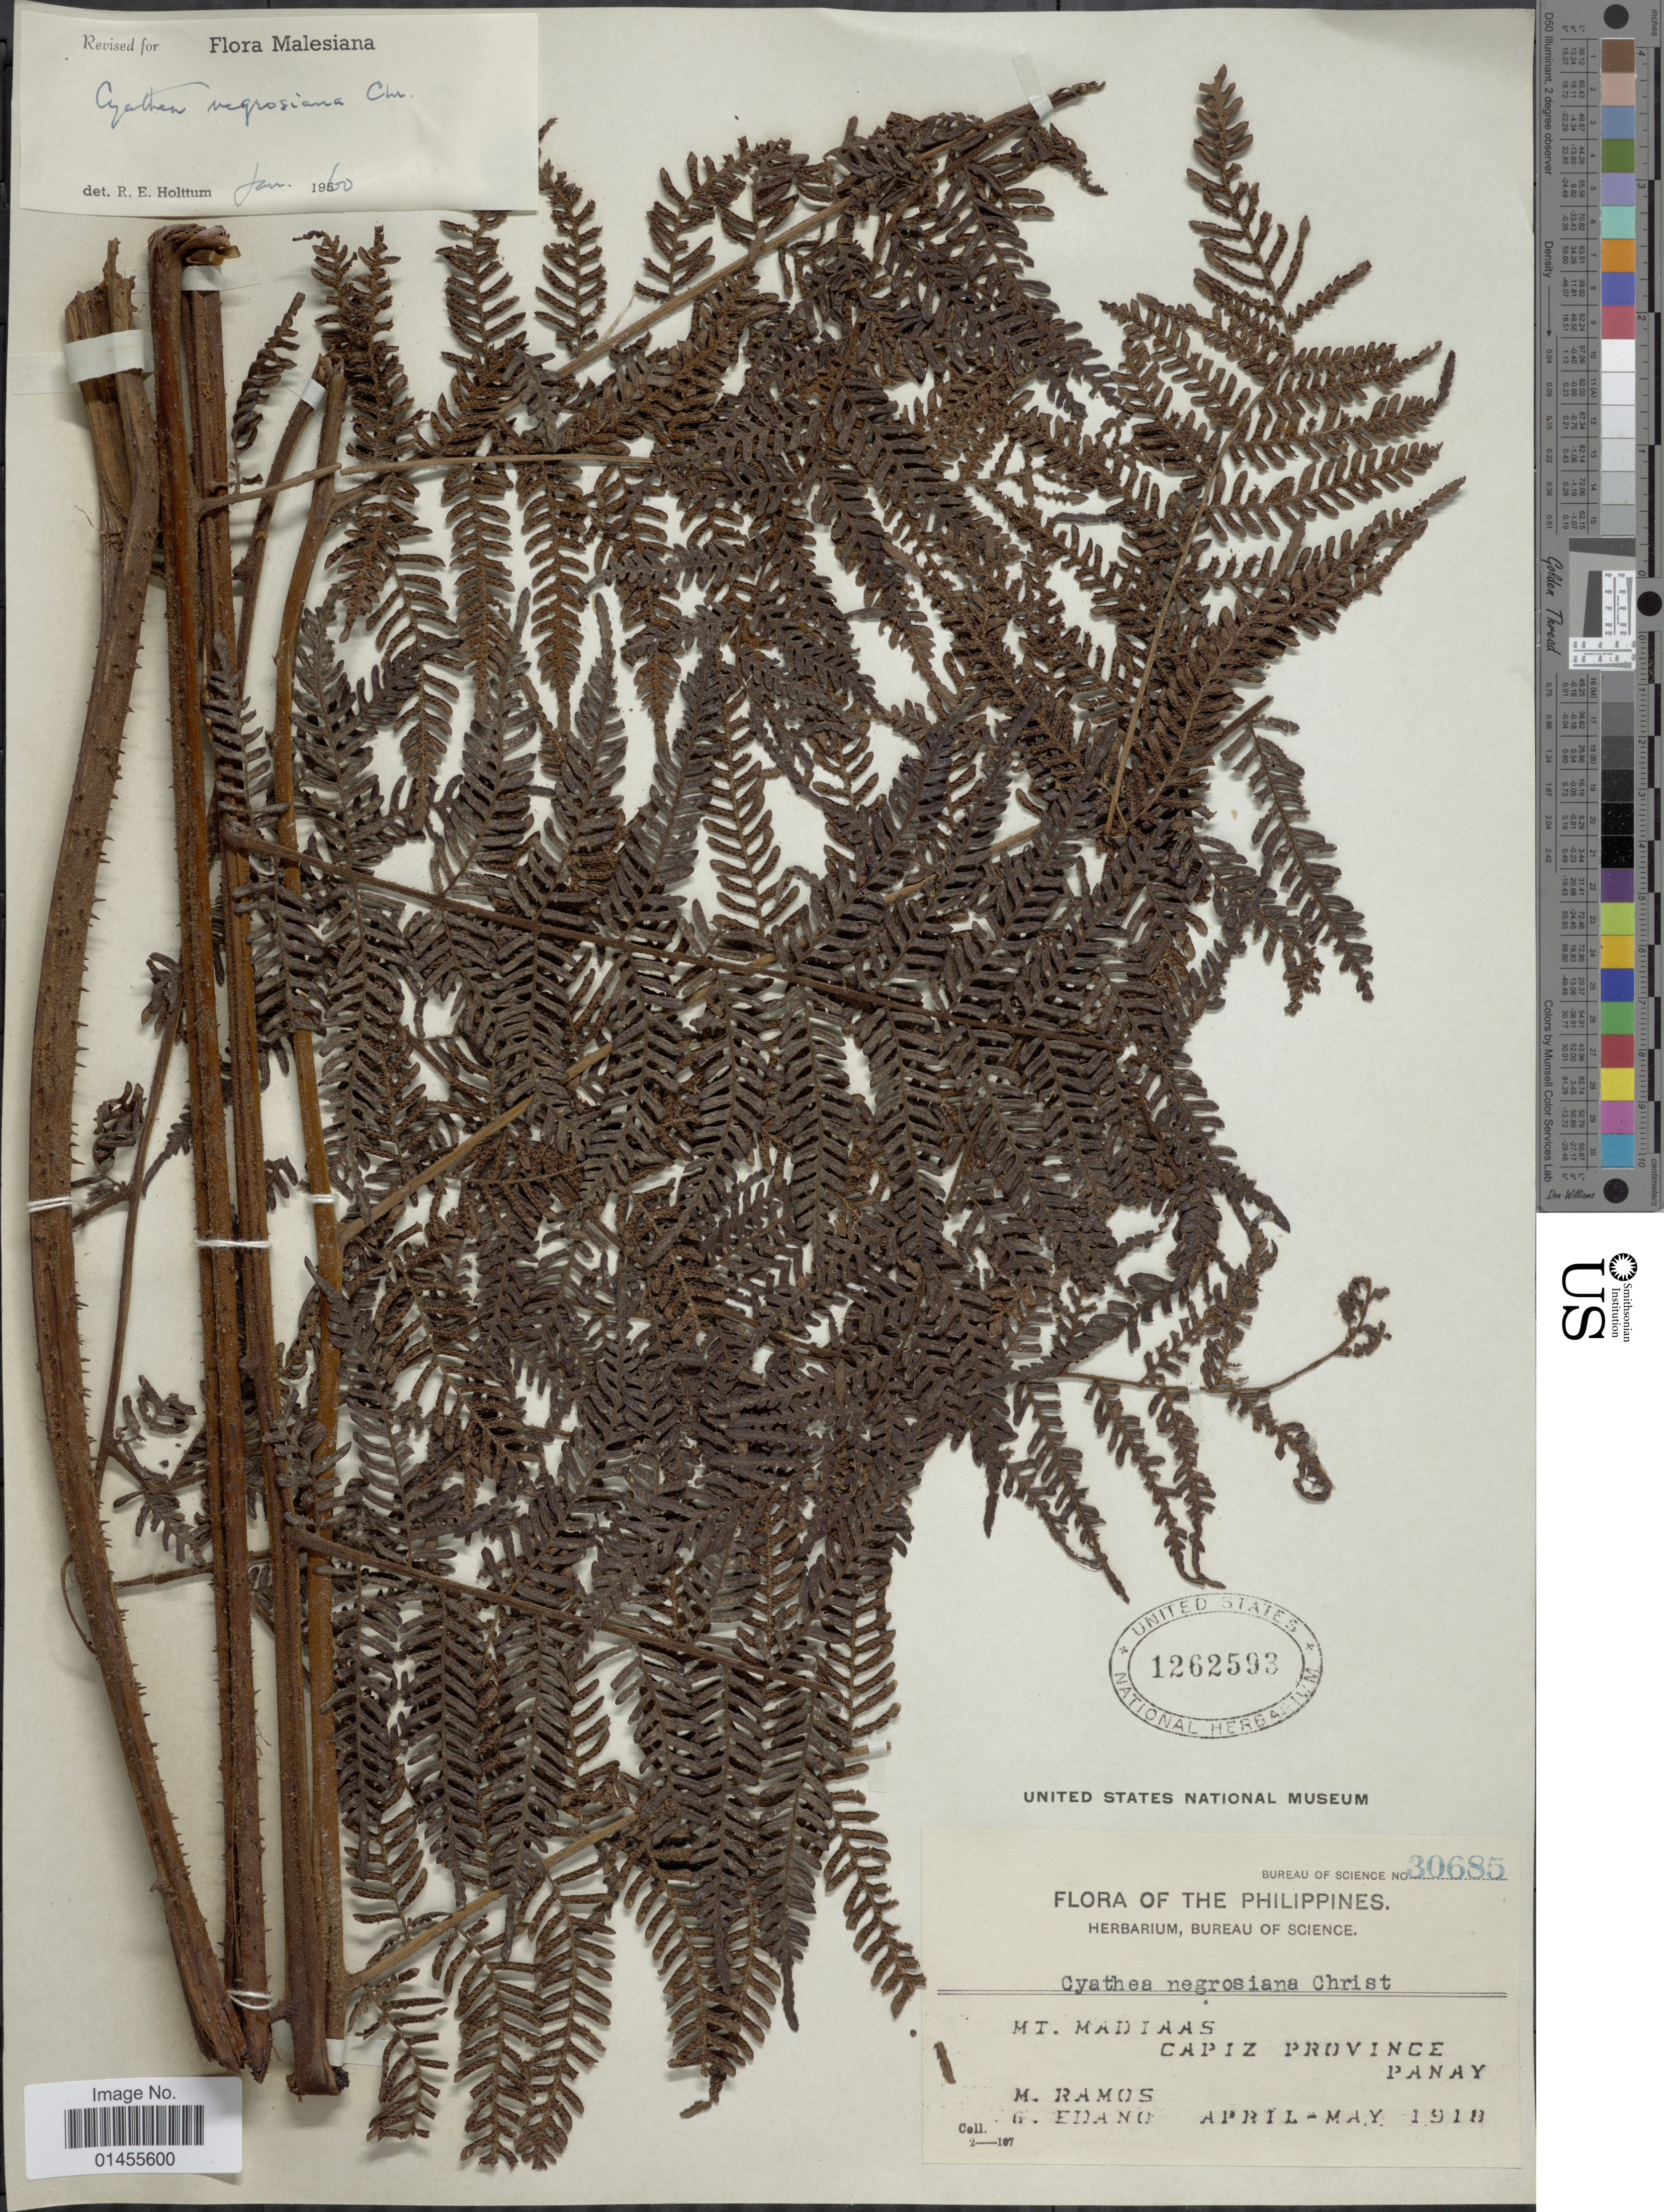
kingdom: Plantae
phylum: Tracheophyta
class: Polypodiopsida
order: Cyatheales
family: Cyatheaceae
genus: Alsophila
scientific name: Alsophila negrosiana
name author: (Christ) R.M. Tryon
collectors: M. Ramos & G. Edaño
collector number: Bureau of Science 30685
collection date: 1918-04/1918-05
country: Philippines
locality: Mt. Madiaas, Capiz Province. Panay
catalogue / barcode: US 1262593